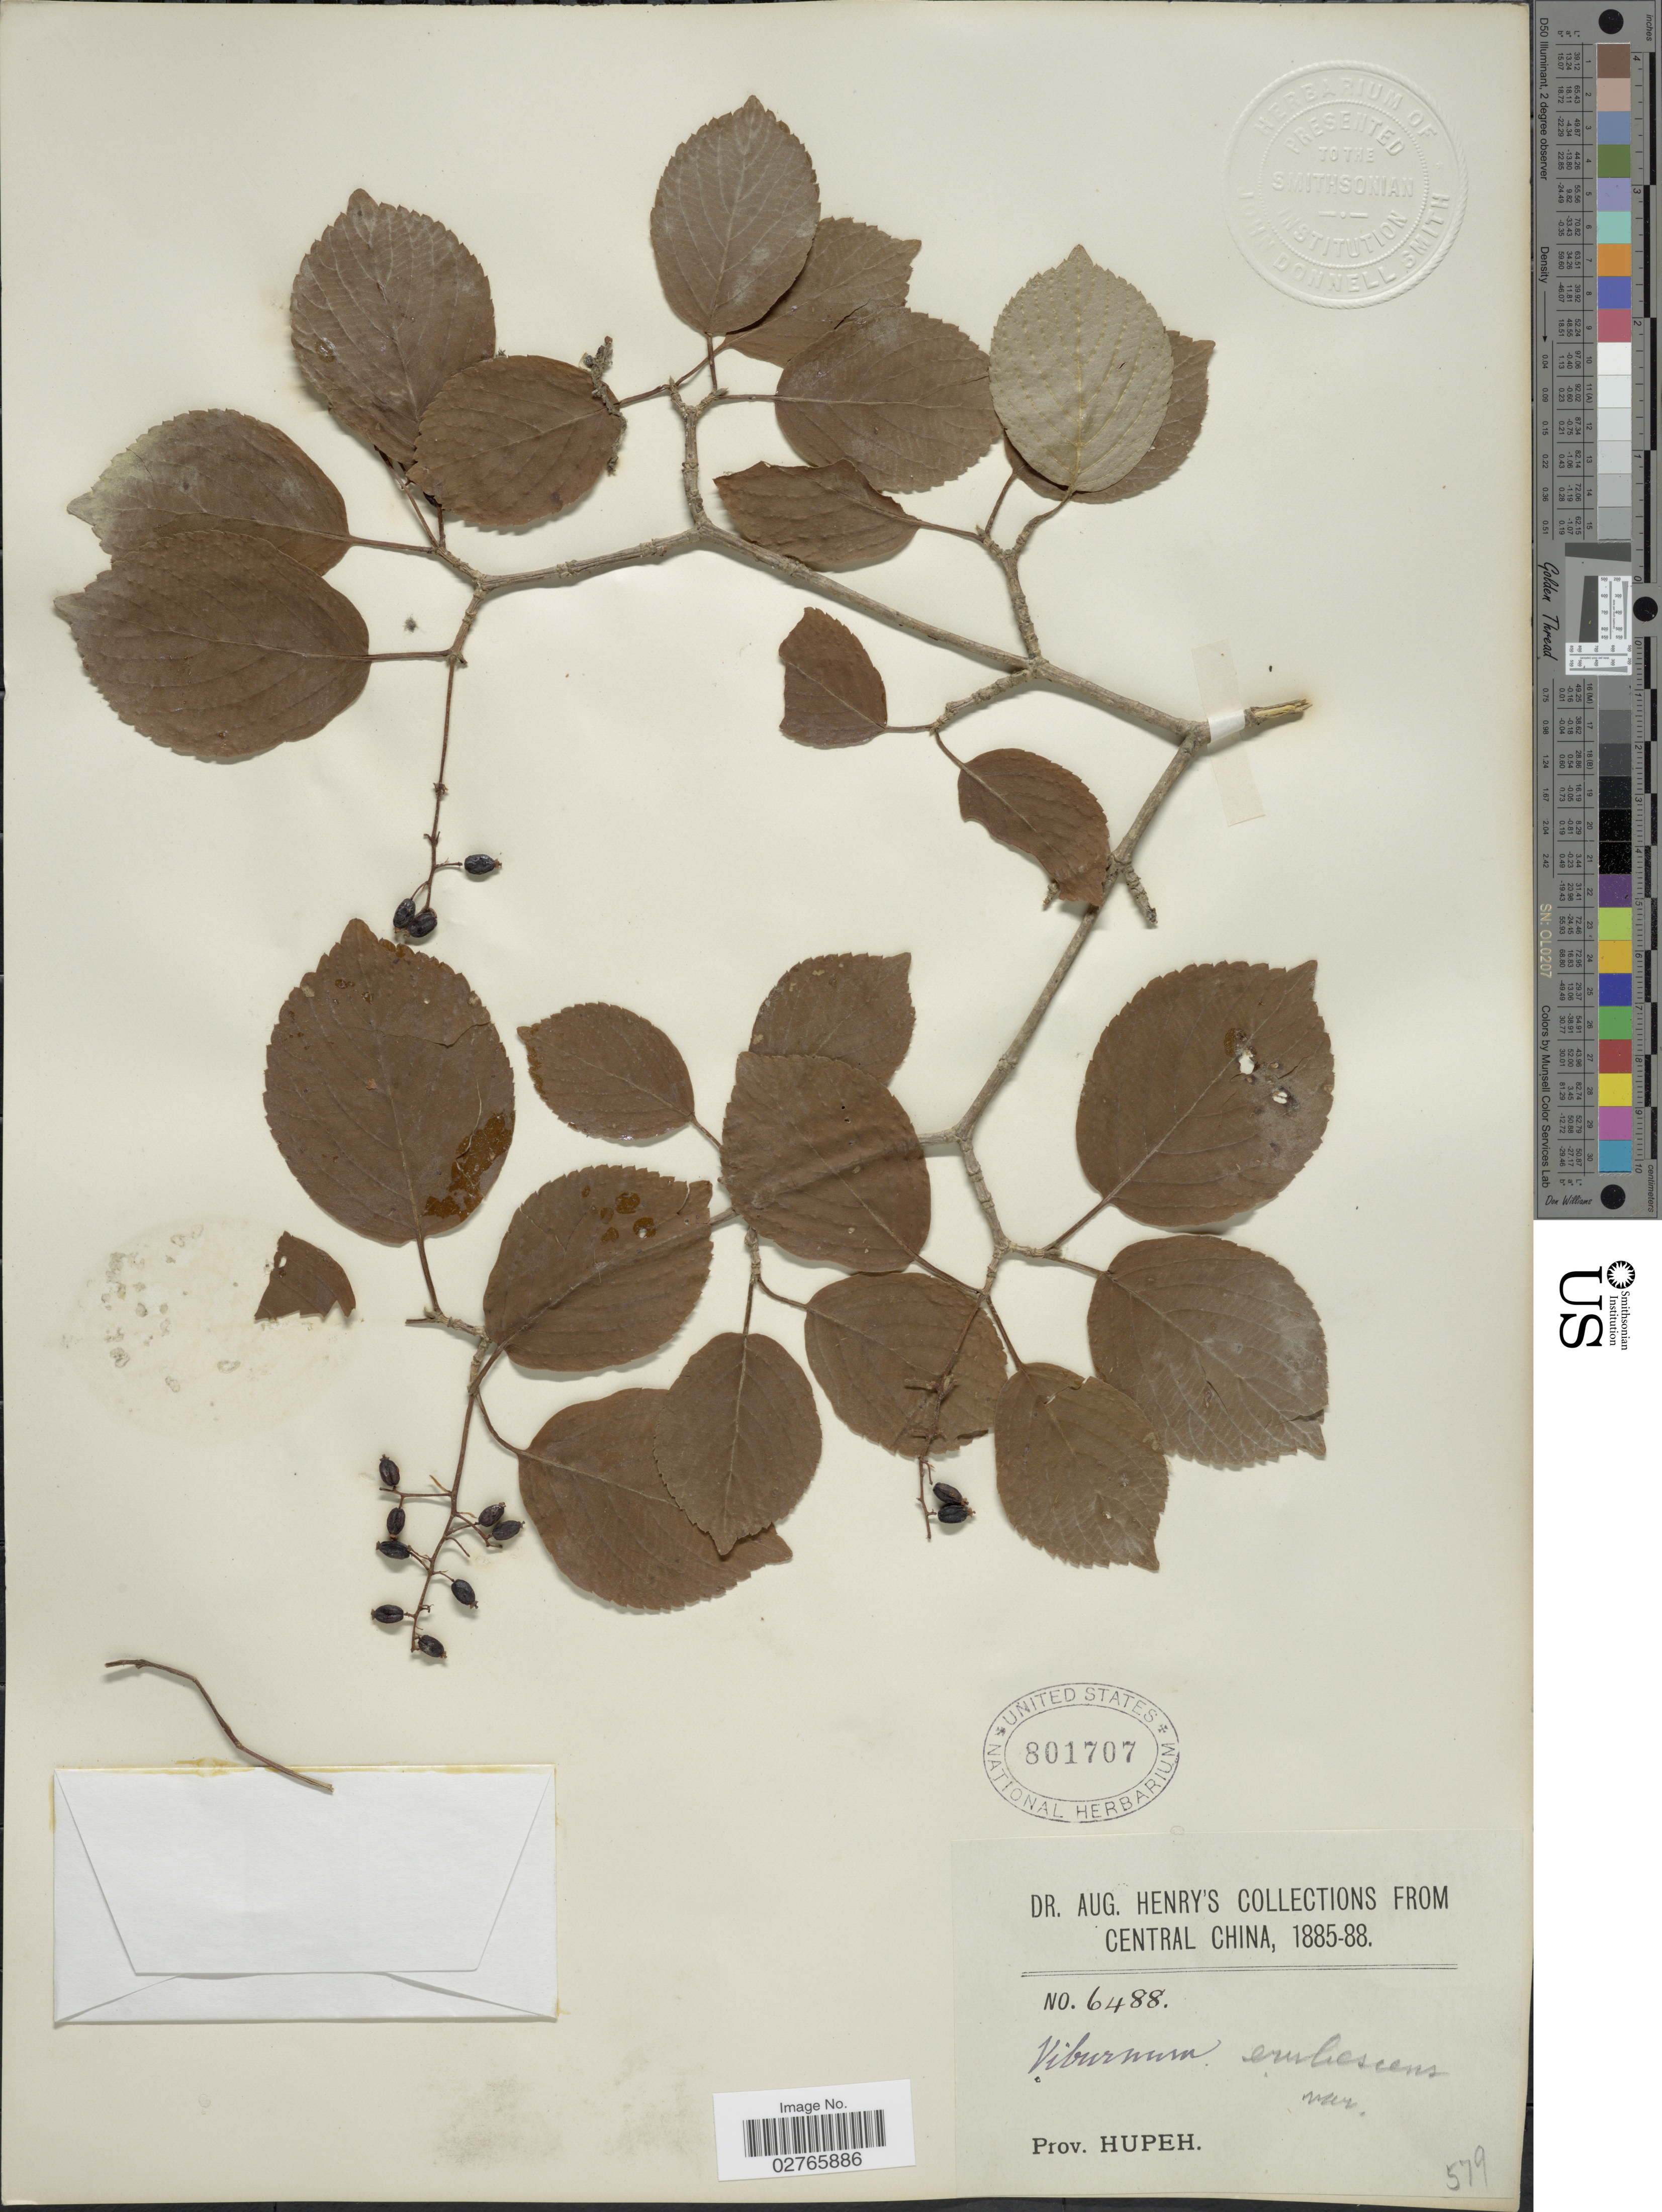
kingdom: Plantae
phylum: Tracheophyta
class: Magnoliopsida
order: Dipsacales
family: Viburnaceae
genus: Viburnum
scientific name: Viburnum erubescens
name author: Wall.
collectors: A. Henry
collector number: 6488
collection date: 1885/1888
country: China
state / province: Hubei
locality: Central China. Prov. Hupeh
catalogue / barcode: US 801707